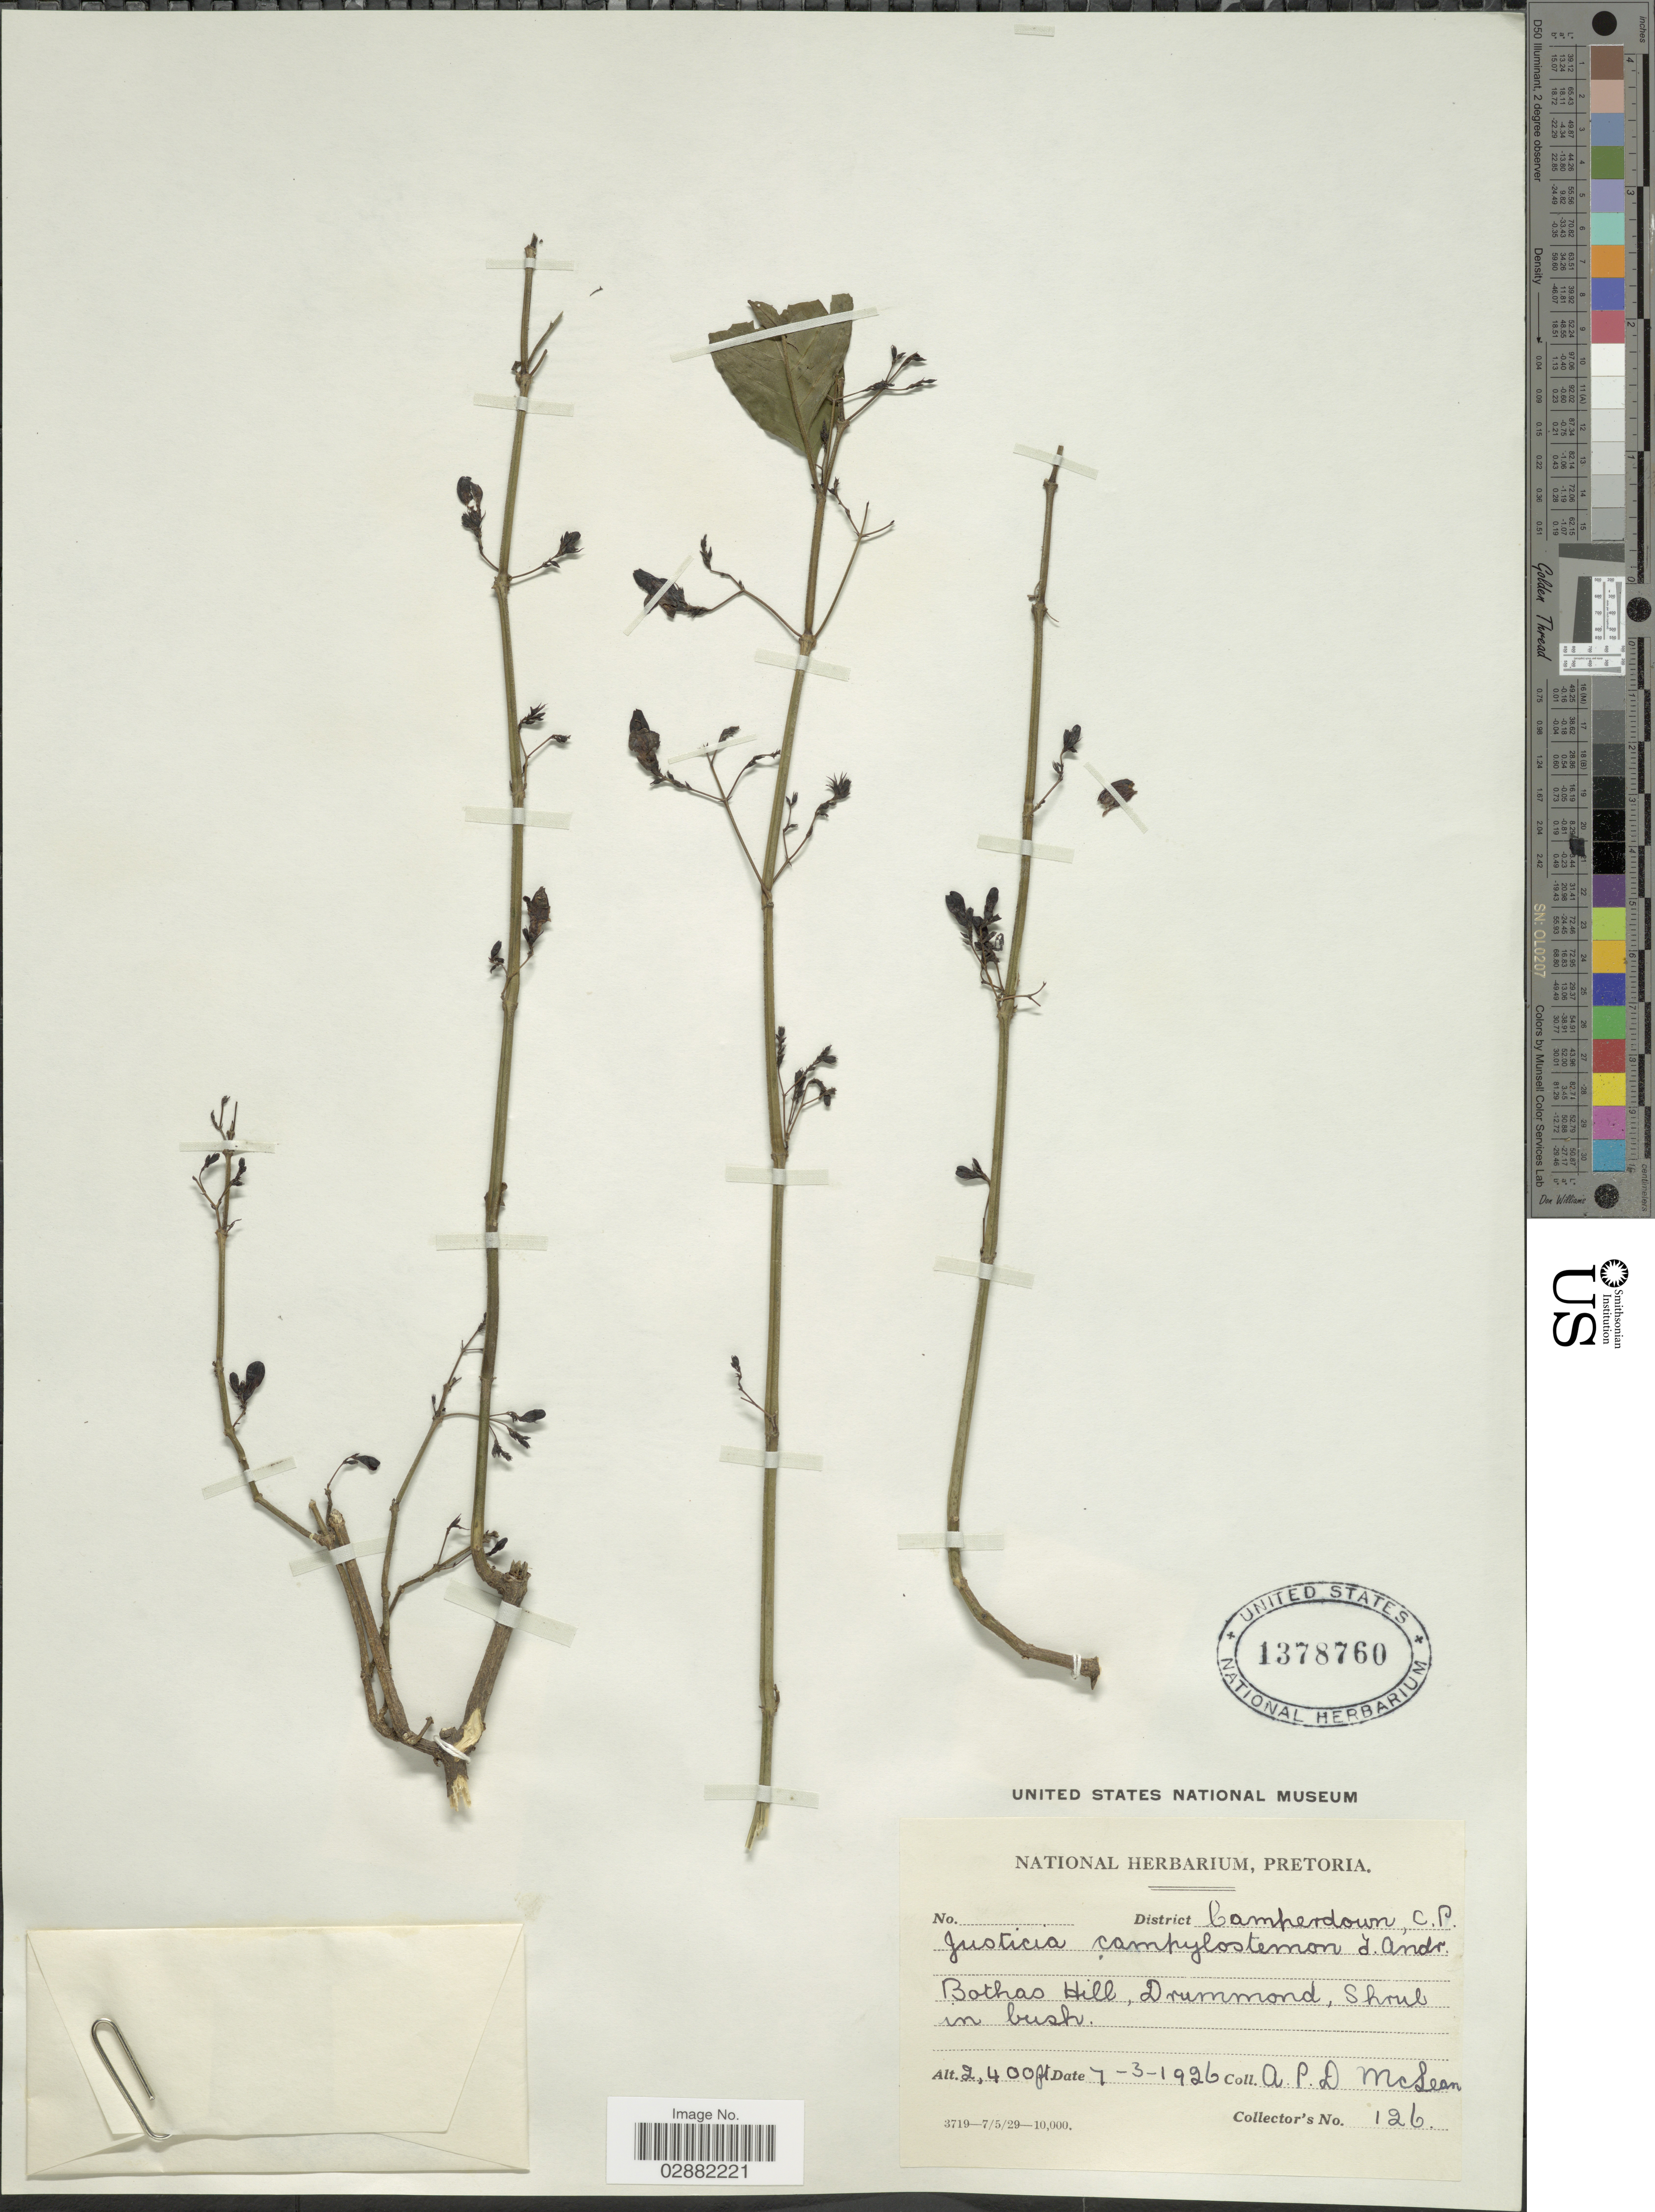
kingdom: Plantae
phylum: Tracheophyta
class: Magnoliopsida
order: Lamiales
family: Acanthaceae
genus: Justicia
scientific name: Justicia campylostemon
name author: T. Anderson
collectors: A. P McLean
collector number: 126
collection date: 1926-03-07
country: South Africa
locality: District Camperdown, C.P. Bothas Hill, Drummond.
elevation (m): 732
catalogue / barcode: US 1378760